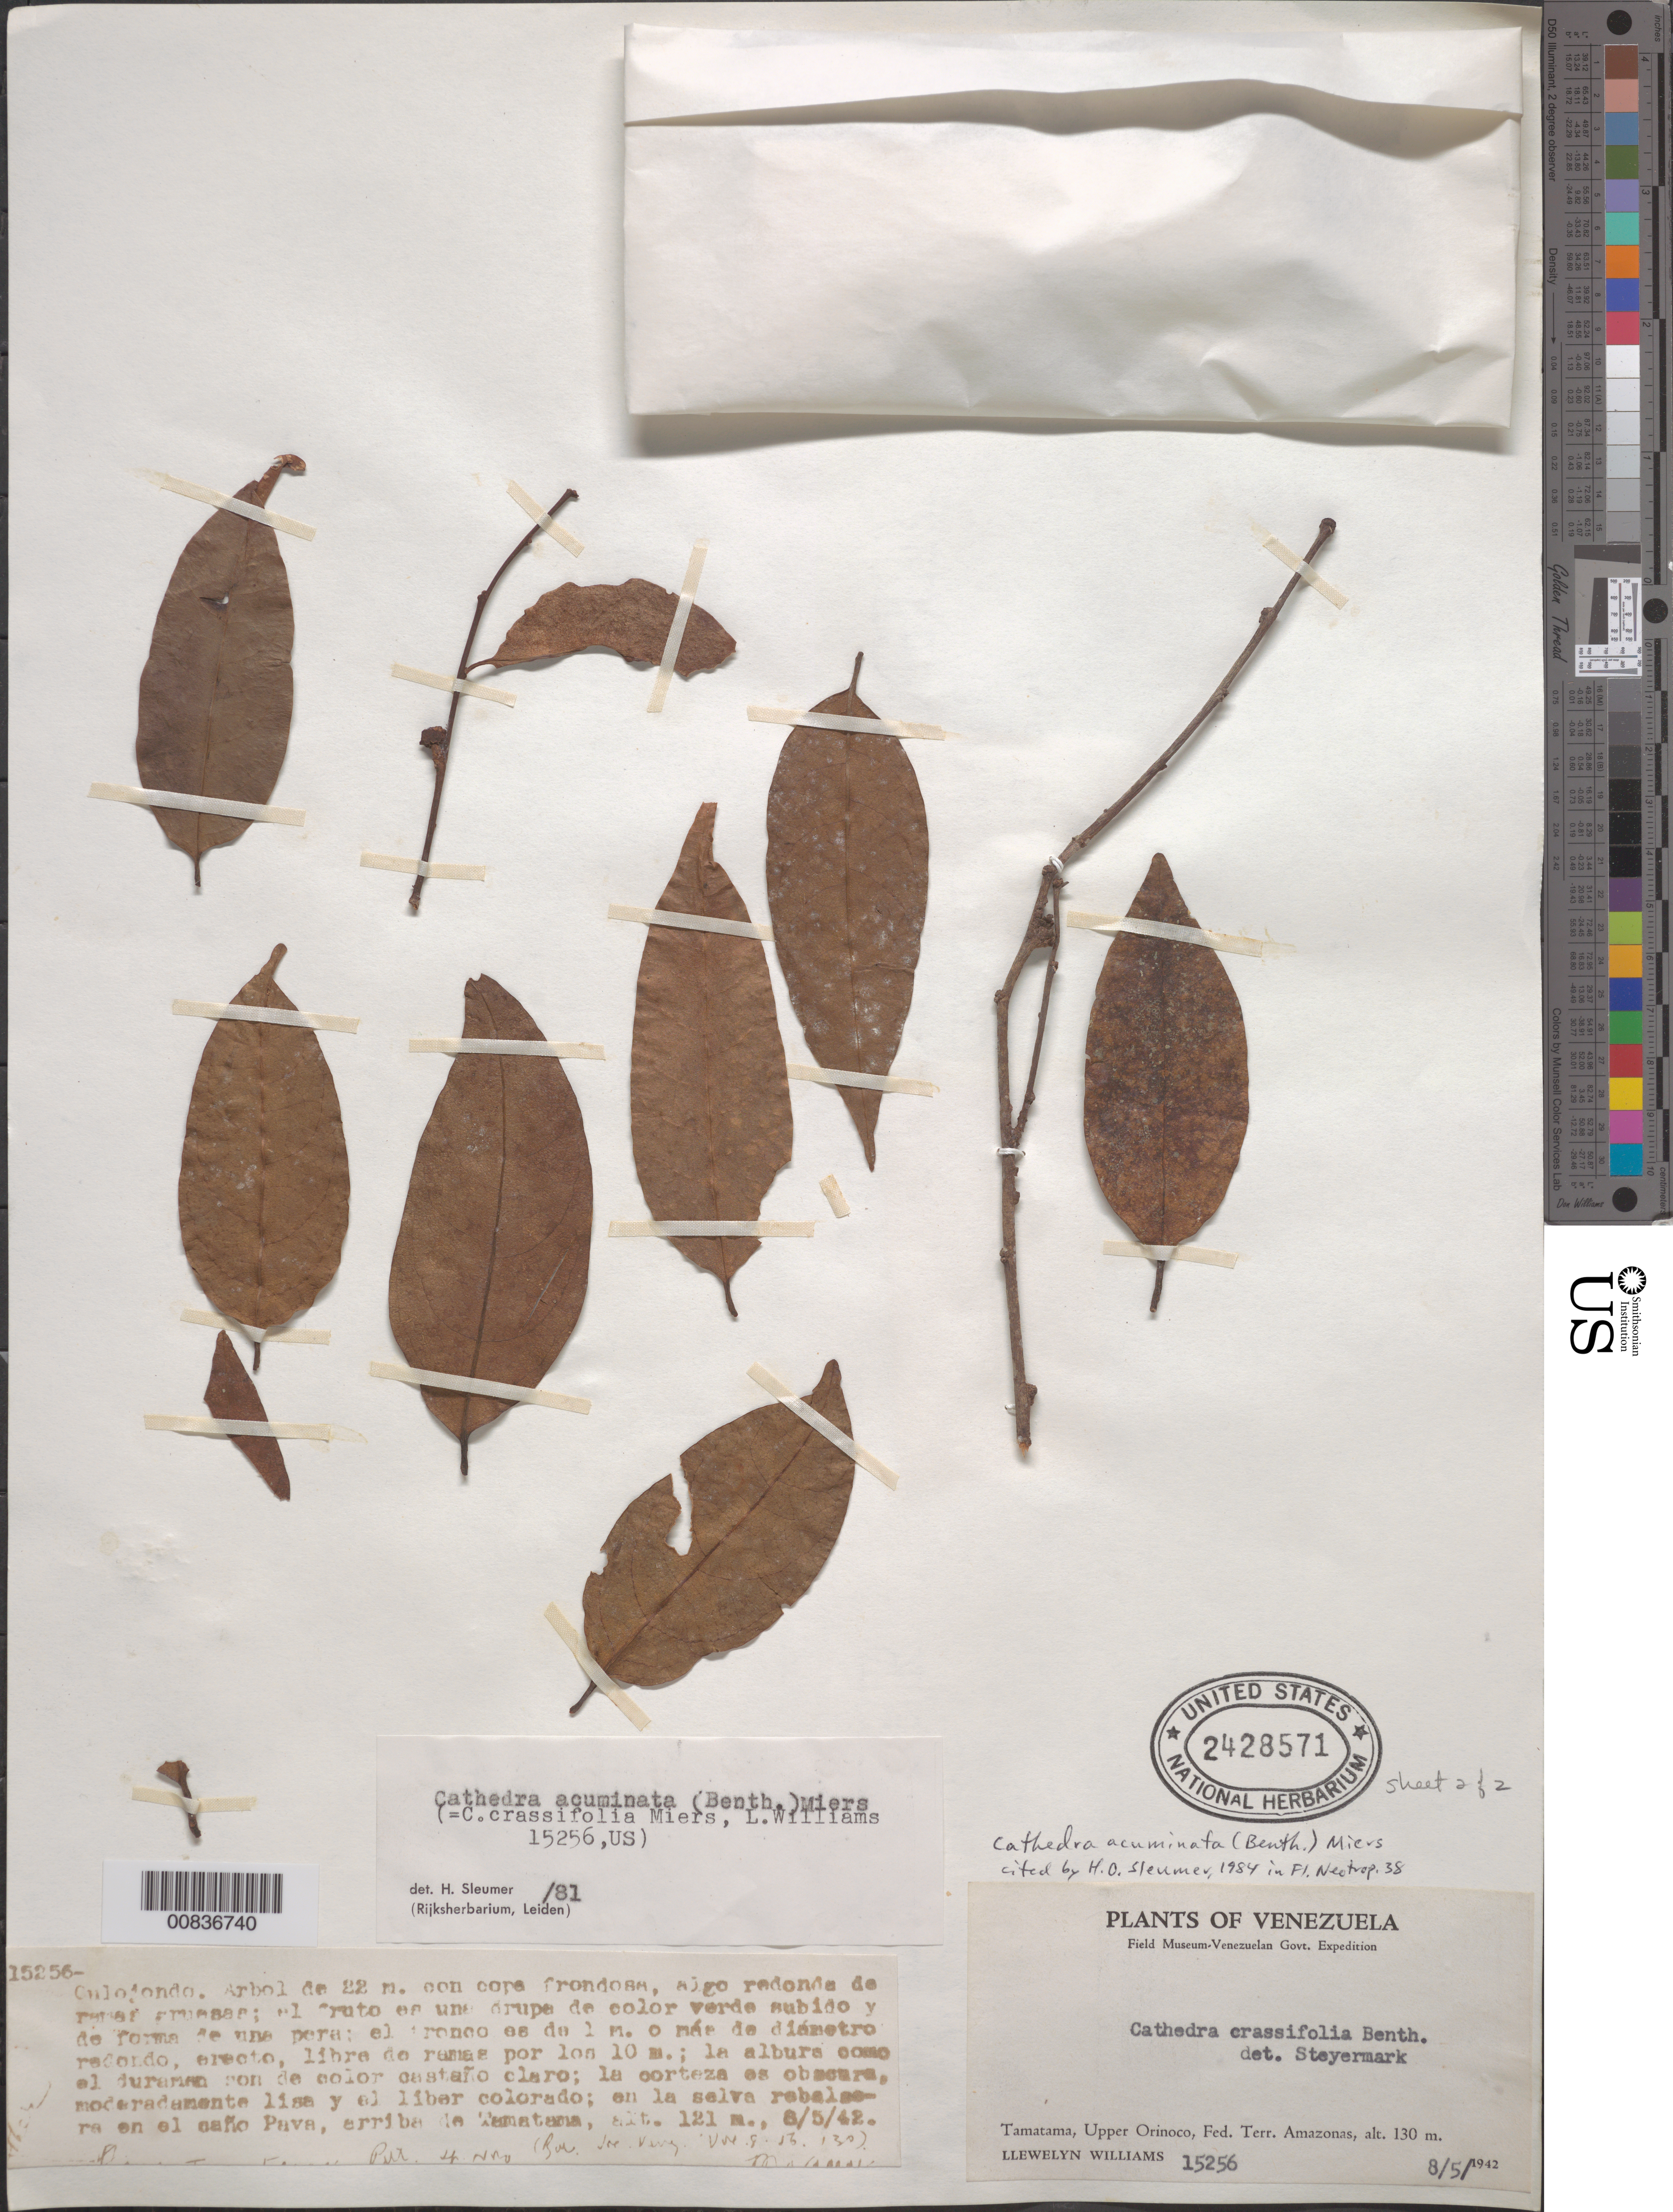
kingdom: Plantae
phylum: Tracheophyta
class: Magnoliopsida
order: Santalales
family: Aptandraceae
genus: Cathedra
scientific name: Cathedra acuminata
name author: (Benth.) Miers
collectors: Ll. Williams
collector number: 15256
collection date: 1942-05-08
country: Venezuela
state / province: Amazonas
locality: Tamatama, Upper Orinoco, Fed. Terr. Amazonas.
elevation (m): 130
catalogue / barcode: US 2428571